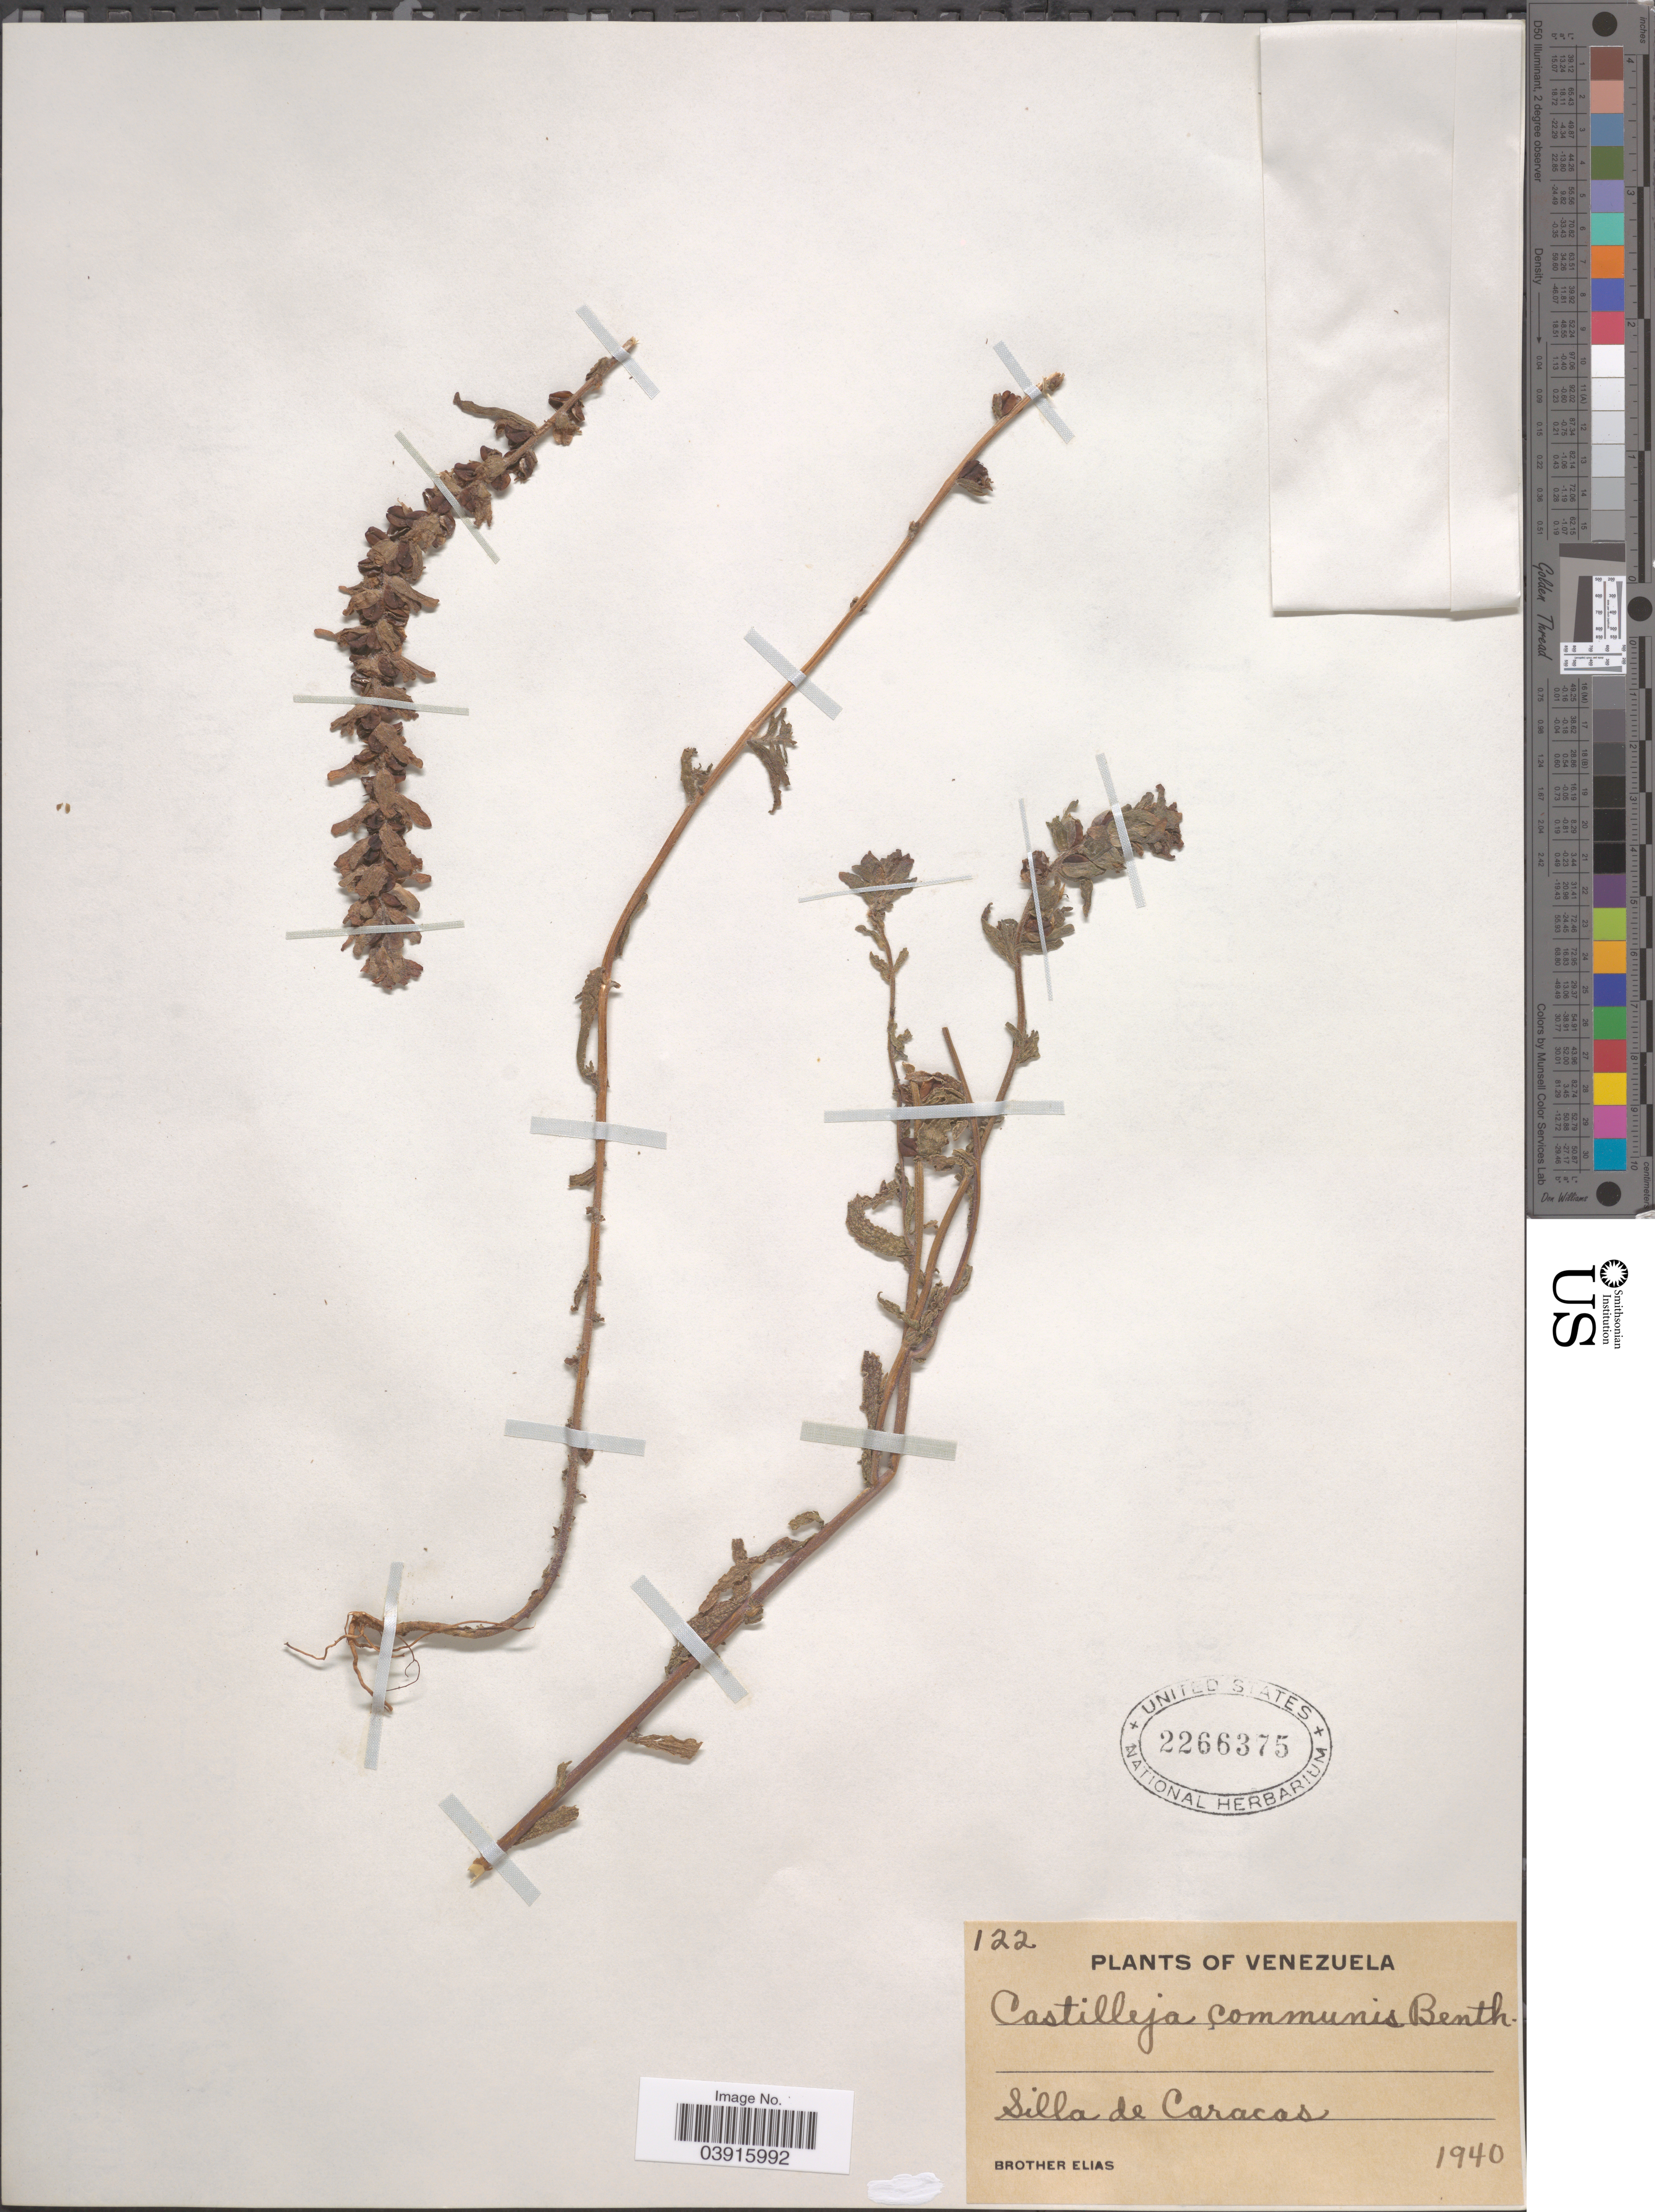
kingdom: Plantae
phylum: Tracheophyta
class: Magnoliopsida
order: Lamiales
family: Orobanchaceae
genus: Castilleja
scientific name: Castilleja communis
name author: Benth.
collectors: Bro. Elias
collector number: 122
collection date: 1940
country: Venezuela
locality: Silla de Caracas.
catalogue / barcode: US 2266375